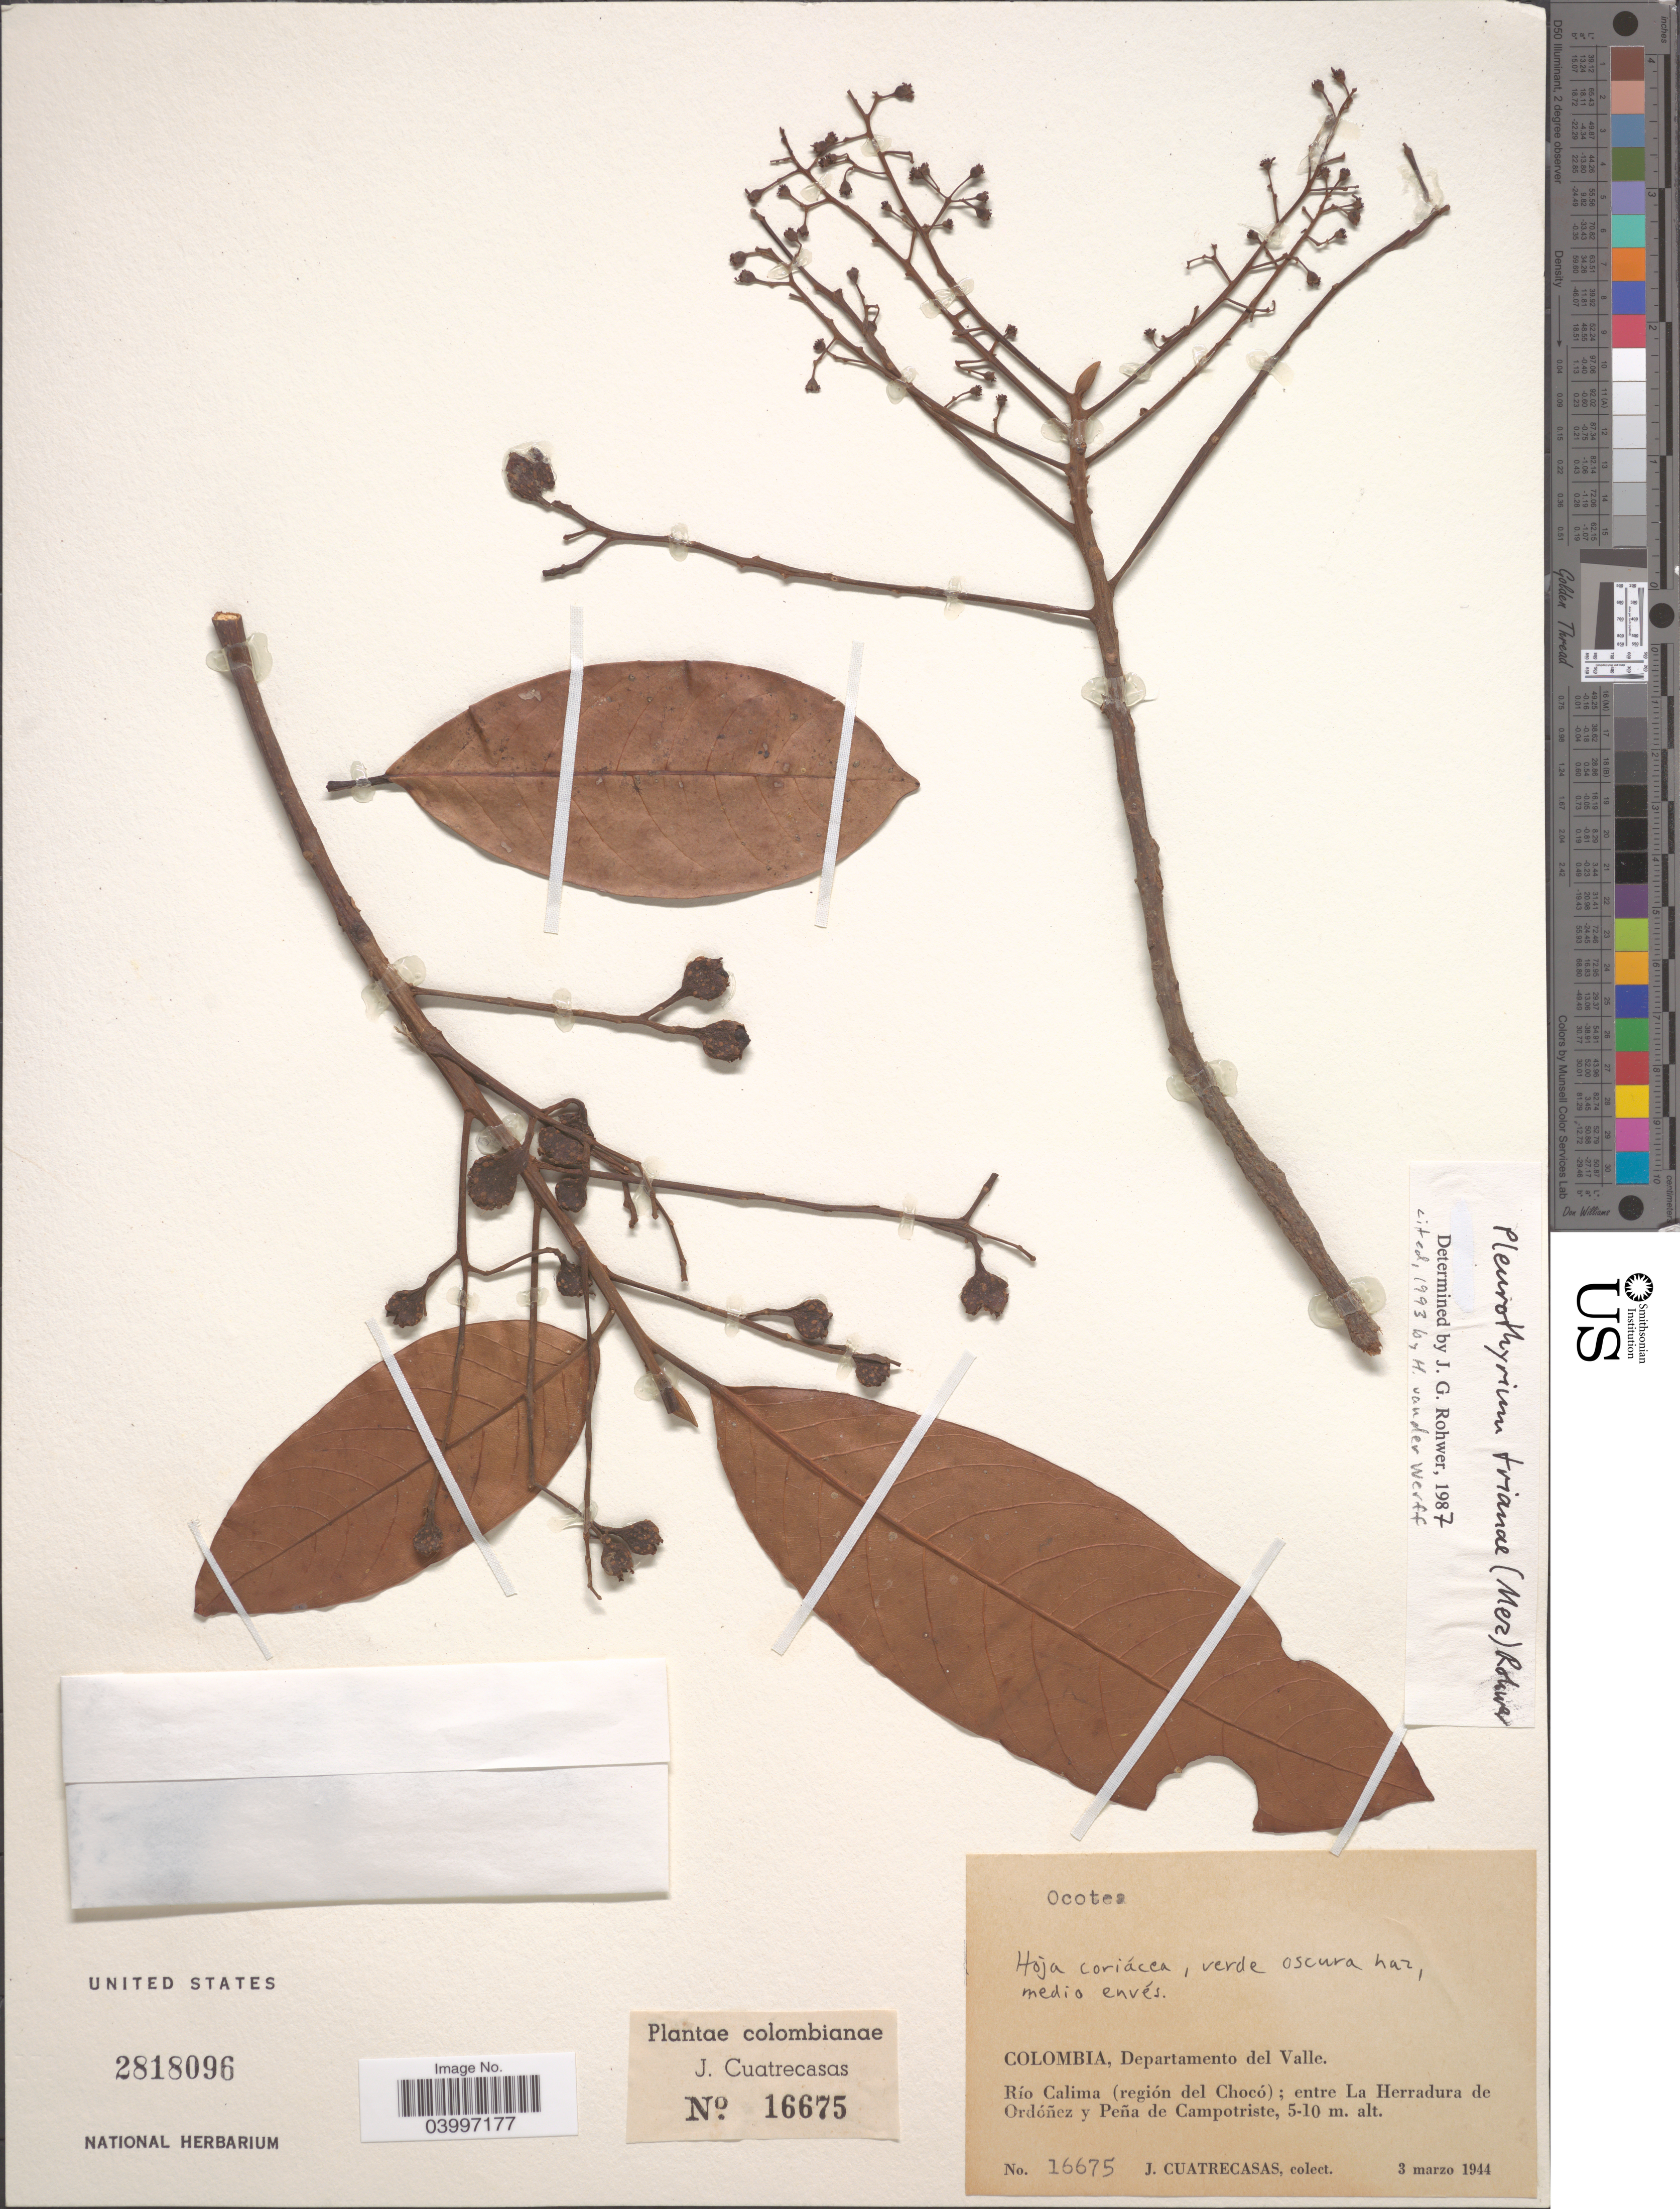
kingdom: Plantae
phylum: Tracheophyta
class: Magnoliopsida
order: Laurales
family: Lauraceae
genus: Pleurothyrium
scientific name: Pleurothyrium trianae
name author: (Mez) Rohwer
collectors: J. Cuatrecasas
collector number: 16675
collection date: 1944-03-03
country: Colombia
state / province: Valle del Cauca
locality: Departamento del Valle. Río Calima (región del Chocó); entre La Herradura de Ordóñez y Peña de Campotriste.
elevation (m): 5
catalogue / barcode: US 2818096